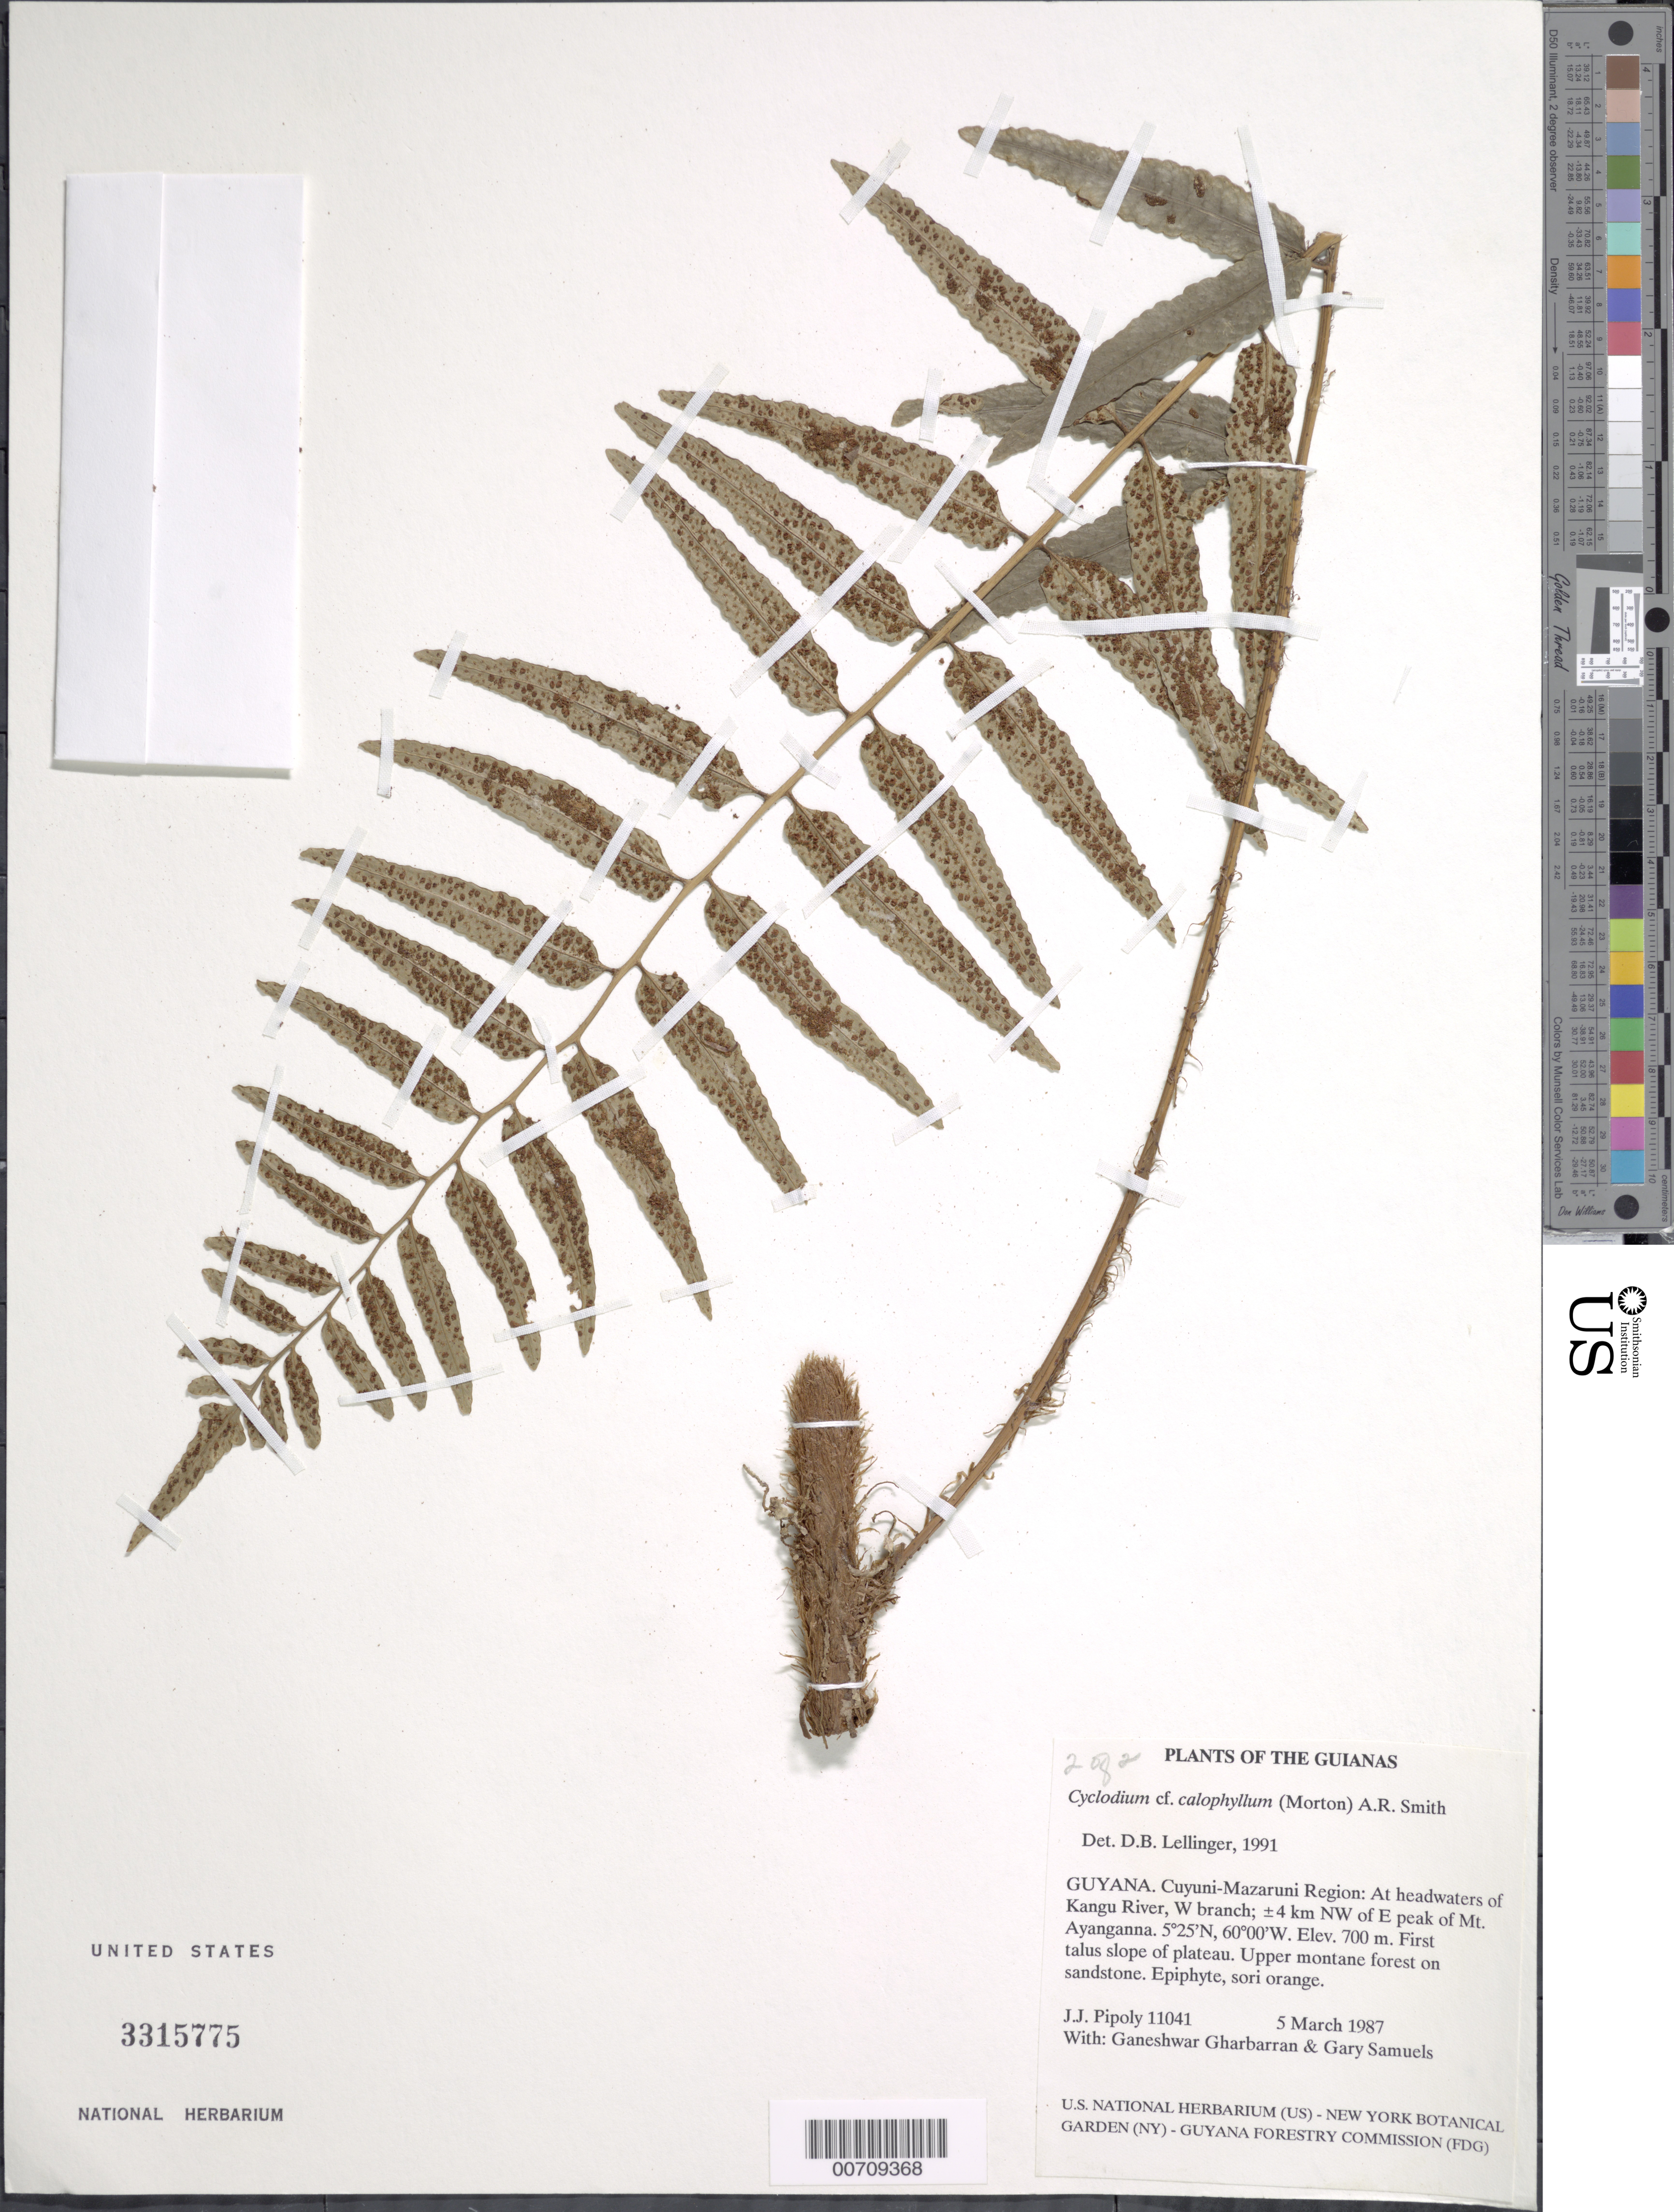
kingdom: Plantae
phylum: Tracheophyta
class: Polypodiopsida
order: Polypodiales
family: Dryopteridaceae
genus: Cyclodium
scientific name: Cyclodium calophyllum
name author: (C.V. Morton) A.R. Sm.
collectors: J. J. Pipoly, G. Gharbarran & G. Samuels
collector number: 11041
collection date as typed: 5 March 1987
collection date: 1987-03-05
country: Guyana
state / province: Cuyuni-Mazaruni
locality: Headwaters of Kangu R., W branch; ±4 km NW of E peak of Mt. Ayanganna. First talus slope of plateau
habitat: Upper montane forest on sandstone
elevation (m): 700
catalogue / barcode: US 3315775